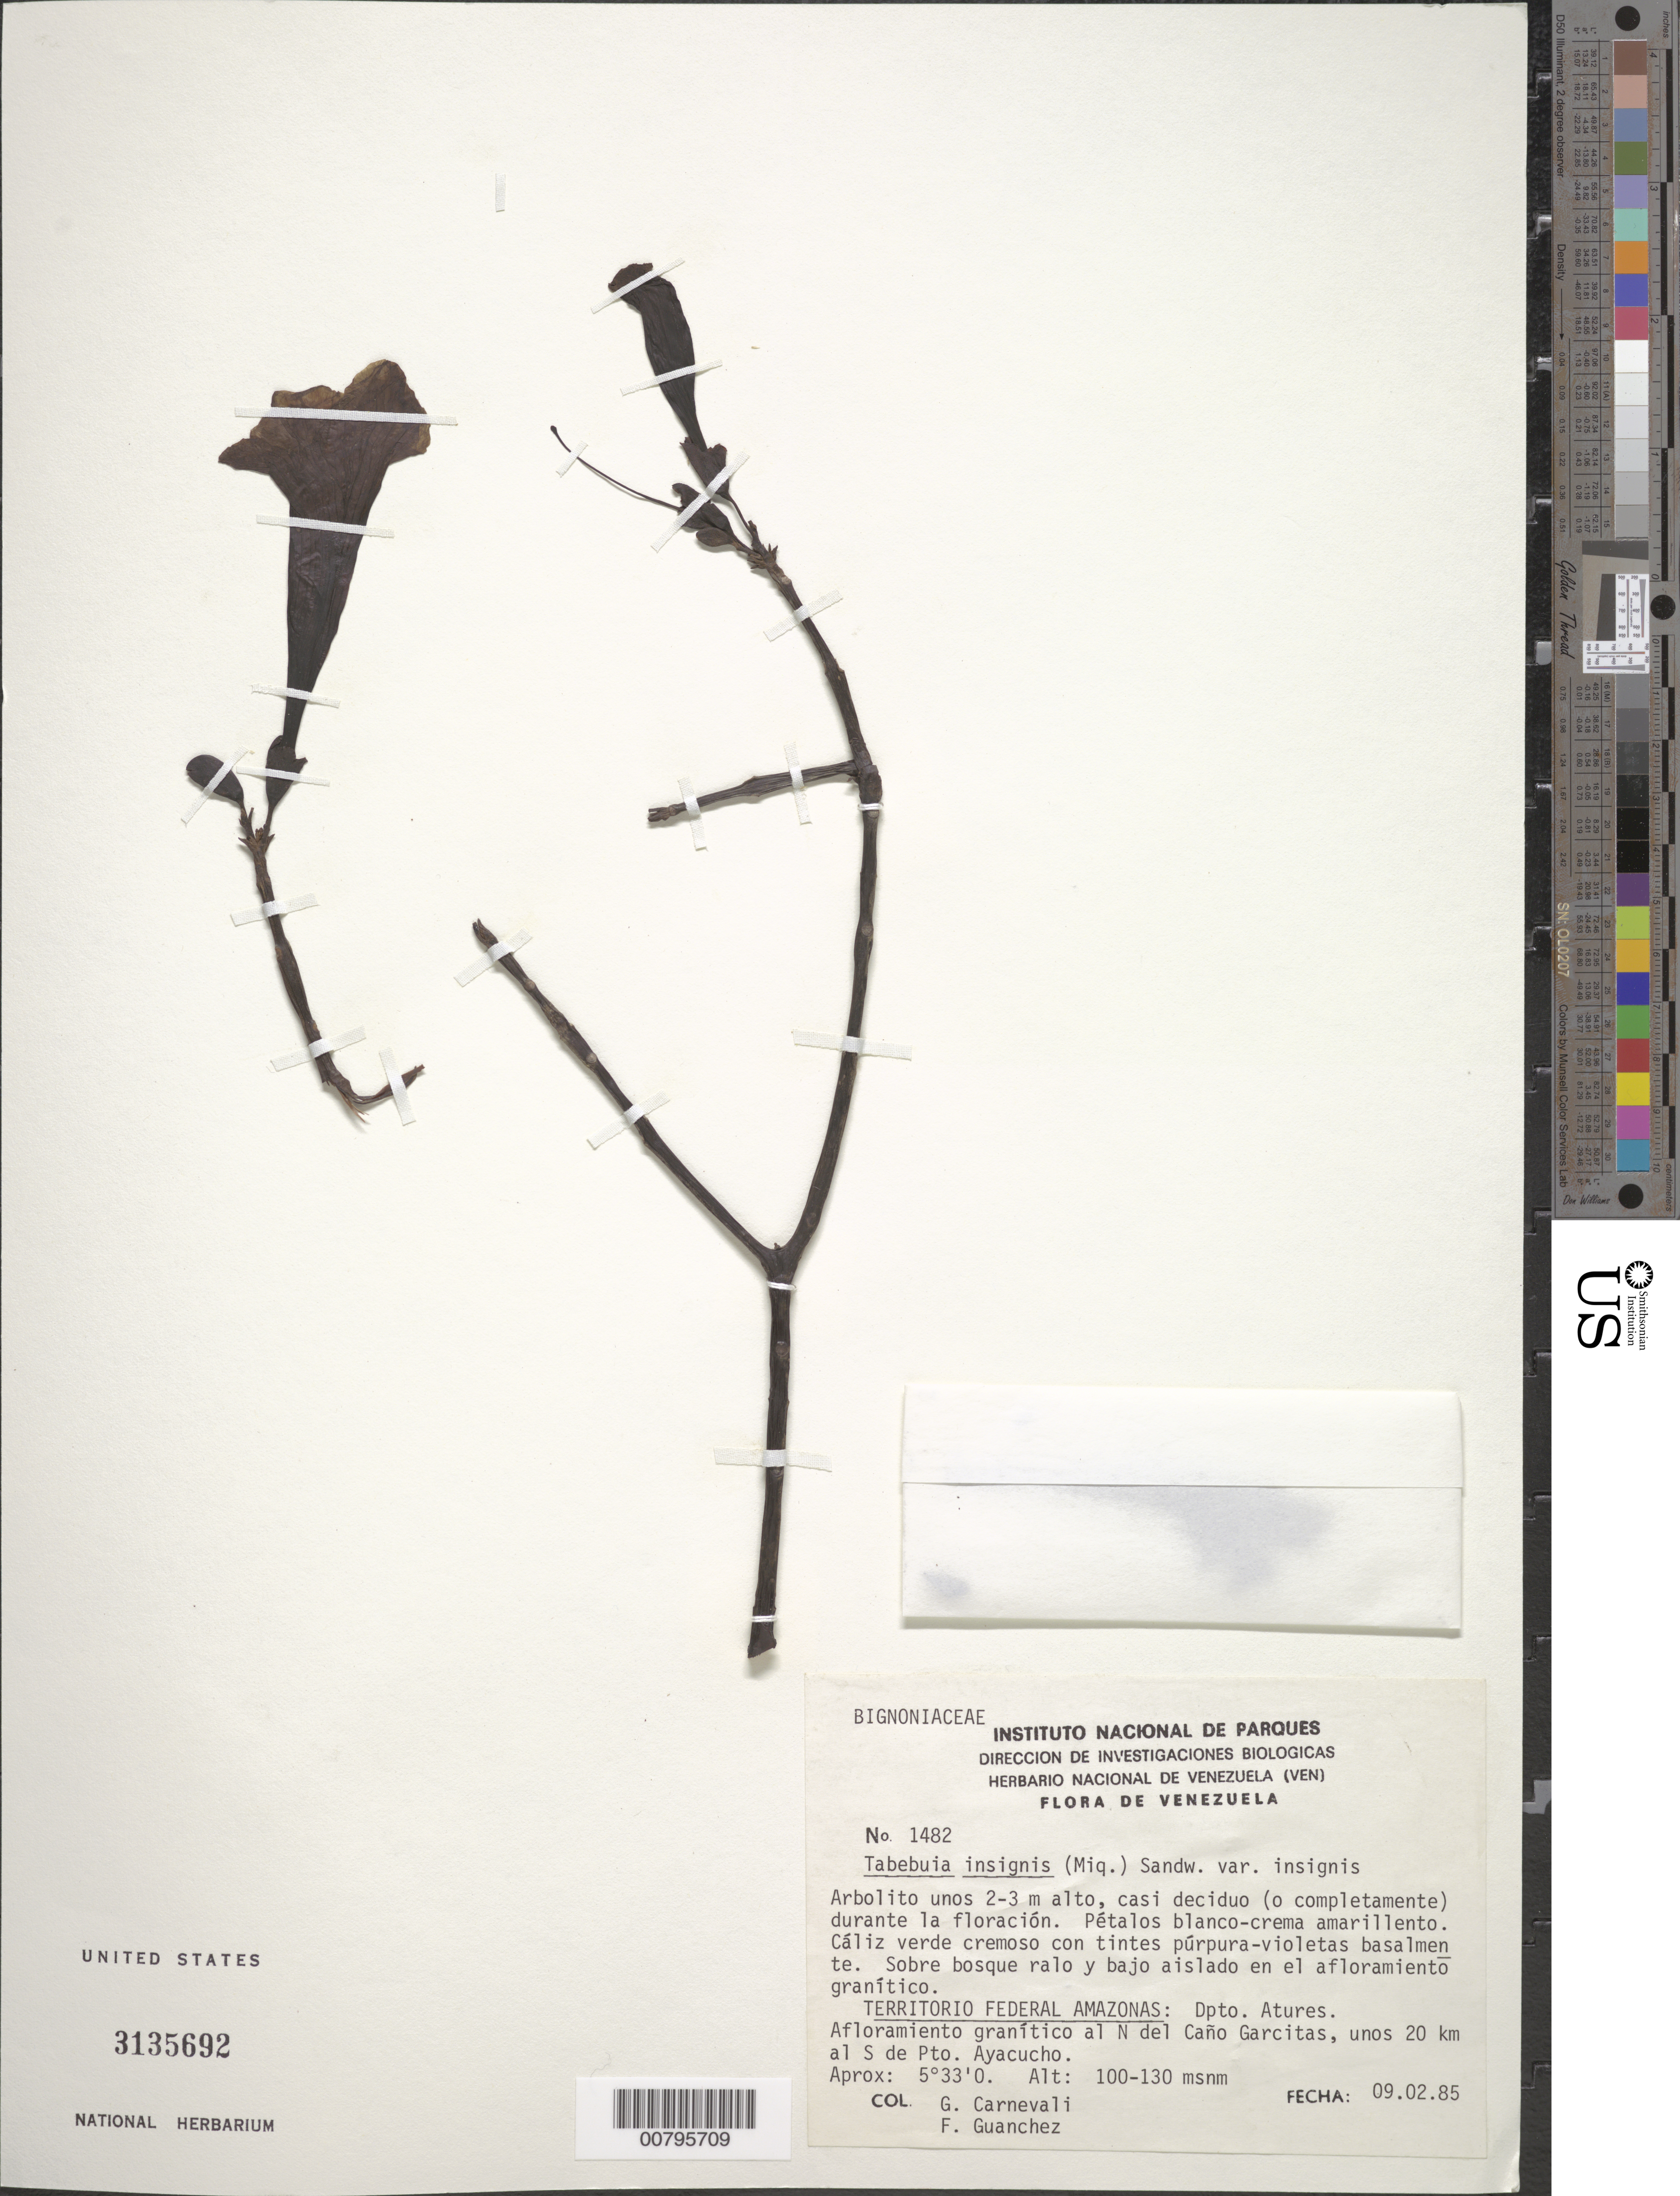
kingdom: Plantae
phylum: Tracheophyta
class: Magnoliopsida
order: Lamiales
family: Bignoniaceae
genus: Tabebuia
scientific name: Tabebuia insignis var. insignis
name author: (Miq.) Sandwith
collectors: G. Carnevali & F. Guánchez M.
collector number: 1482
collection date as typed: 9-Feb-85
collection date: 1985-02-09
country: Venezuela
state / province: Amazonas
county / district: Atures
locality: Puerto Ayacucho, 20 km S of, N del Caño Garcitas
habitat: Sobre bosque ralo y bajo aislado en el afloramiento granitico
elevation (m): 100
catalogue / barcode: US 3135692